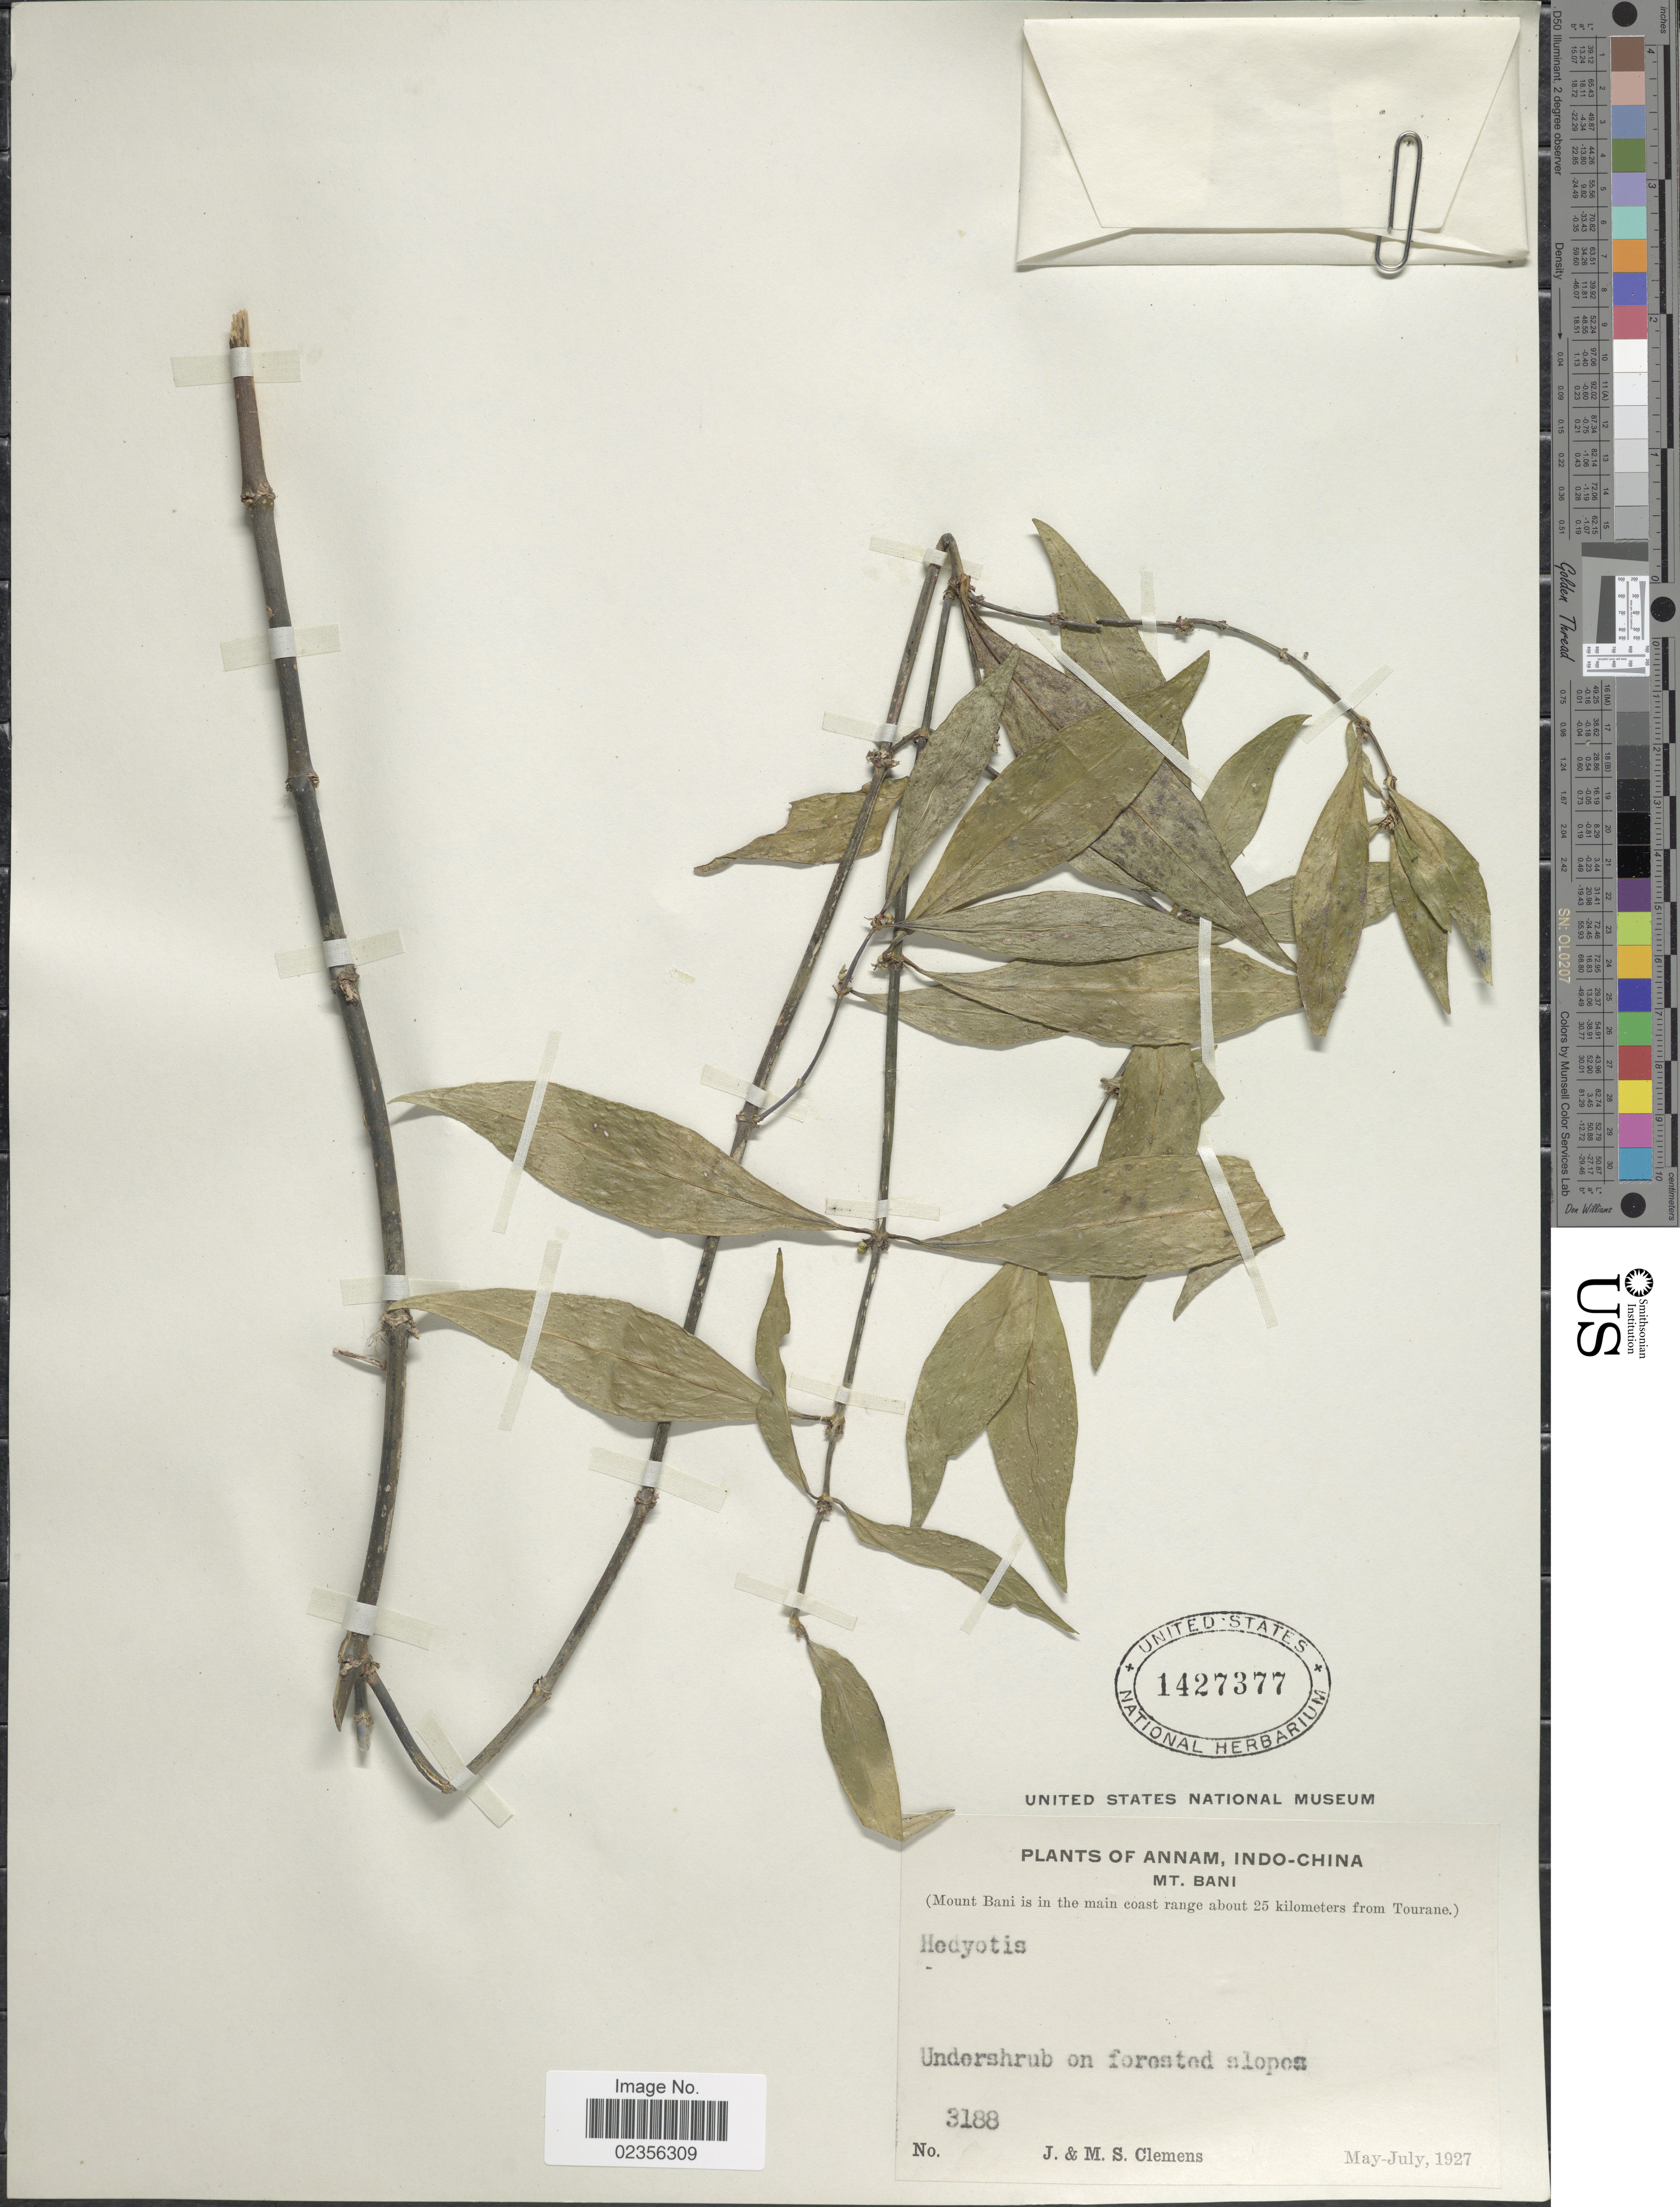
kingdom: Plantae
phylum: Tracheophyta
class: Magnoliopsida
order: Gentianales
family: Rubiaceae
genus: Hedyotis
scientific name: Hedyotis sp.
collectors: J. Clemens & M. S. Clemens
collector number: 3188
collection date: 1927-05/1927-07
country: Vietnam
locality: Annam, Indo-China, Mt. Bani, (Mount Bani is in the main coast range aboout 25 kilometers from Tourane)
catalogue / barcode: US 1427377